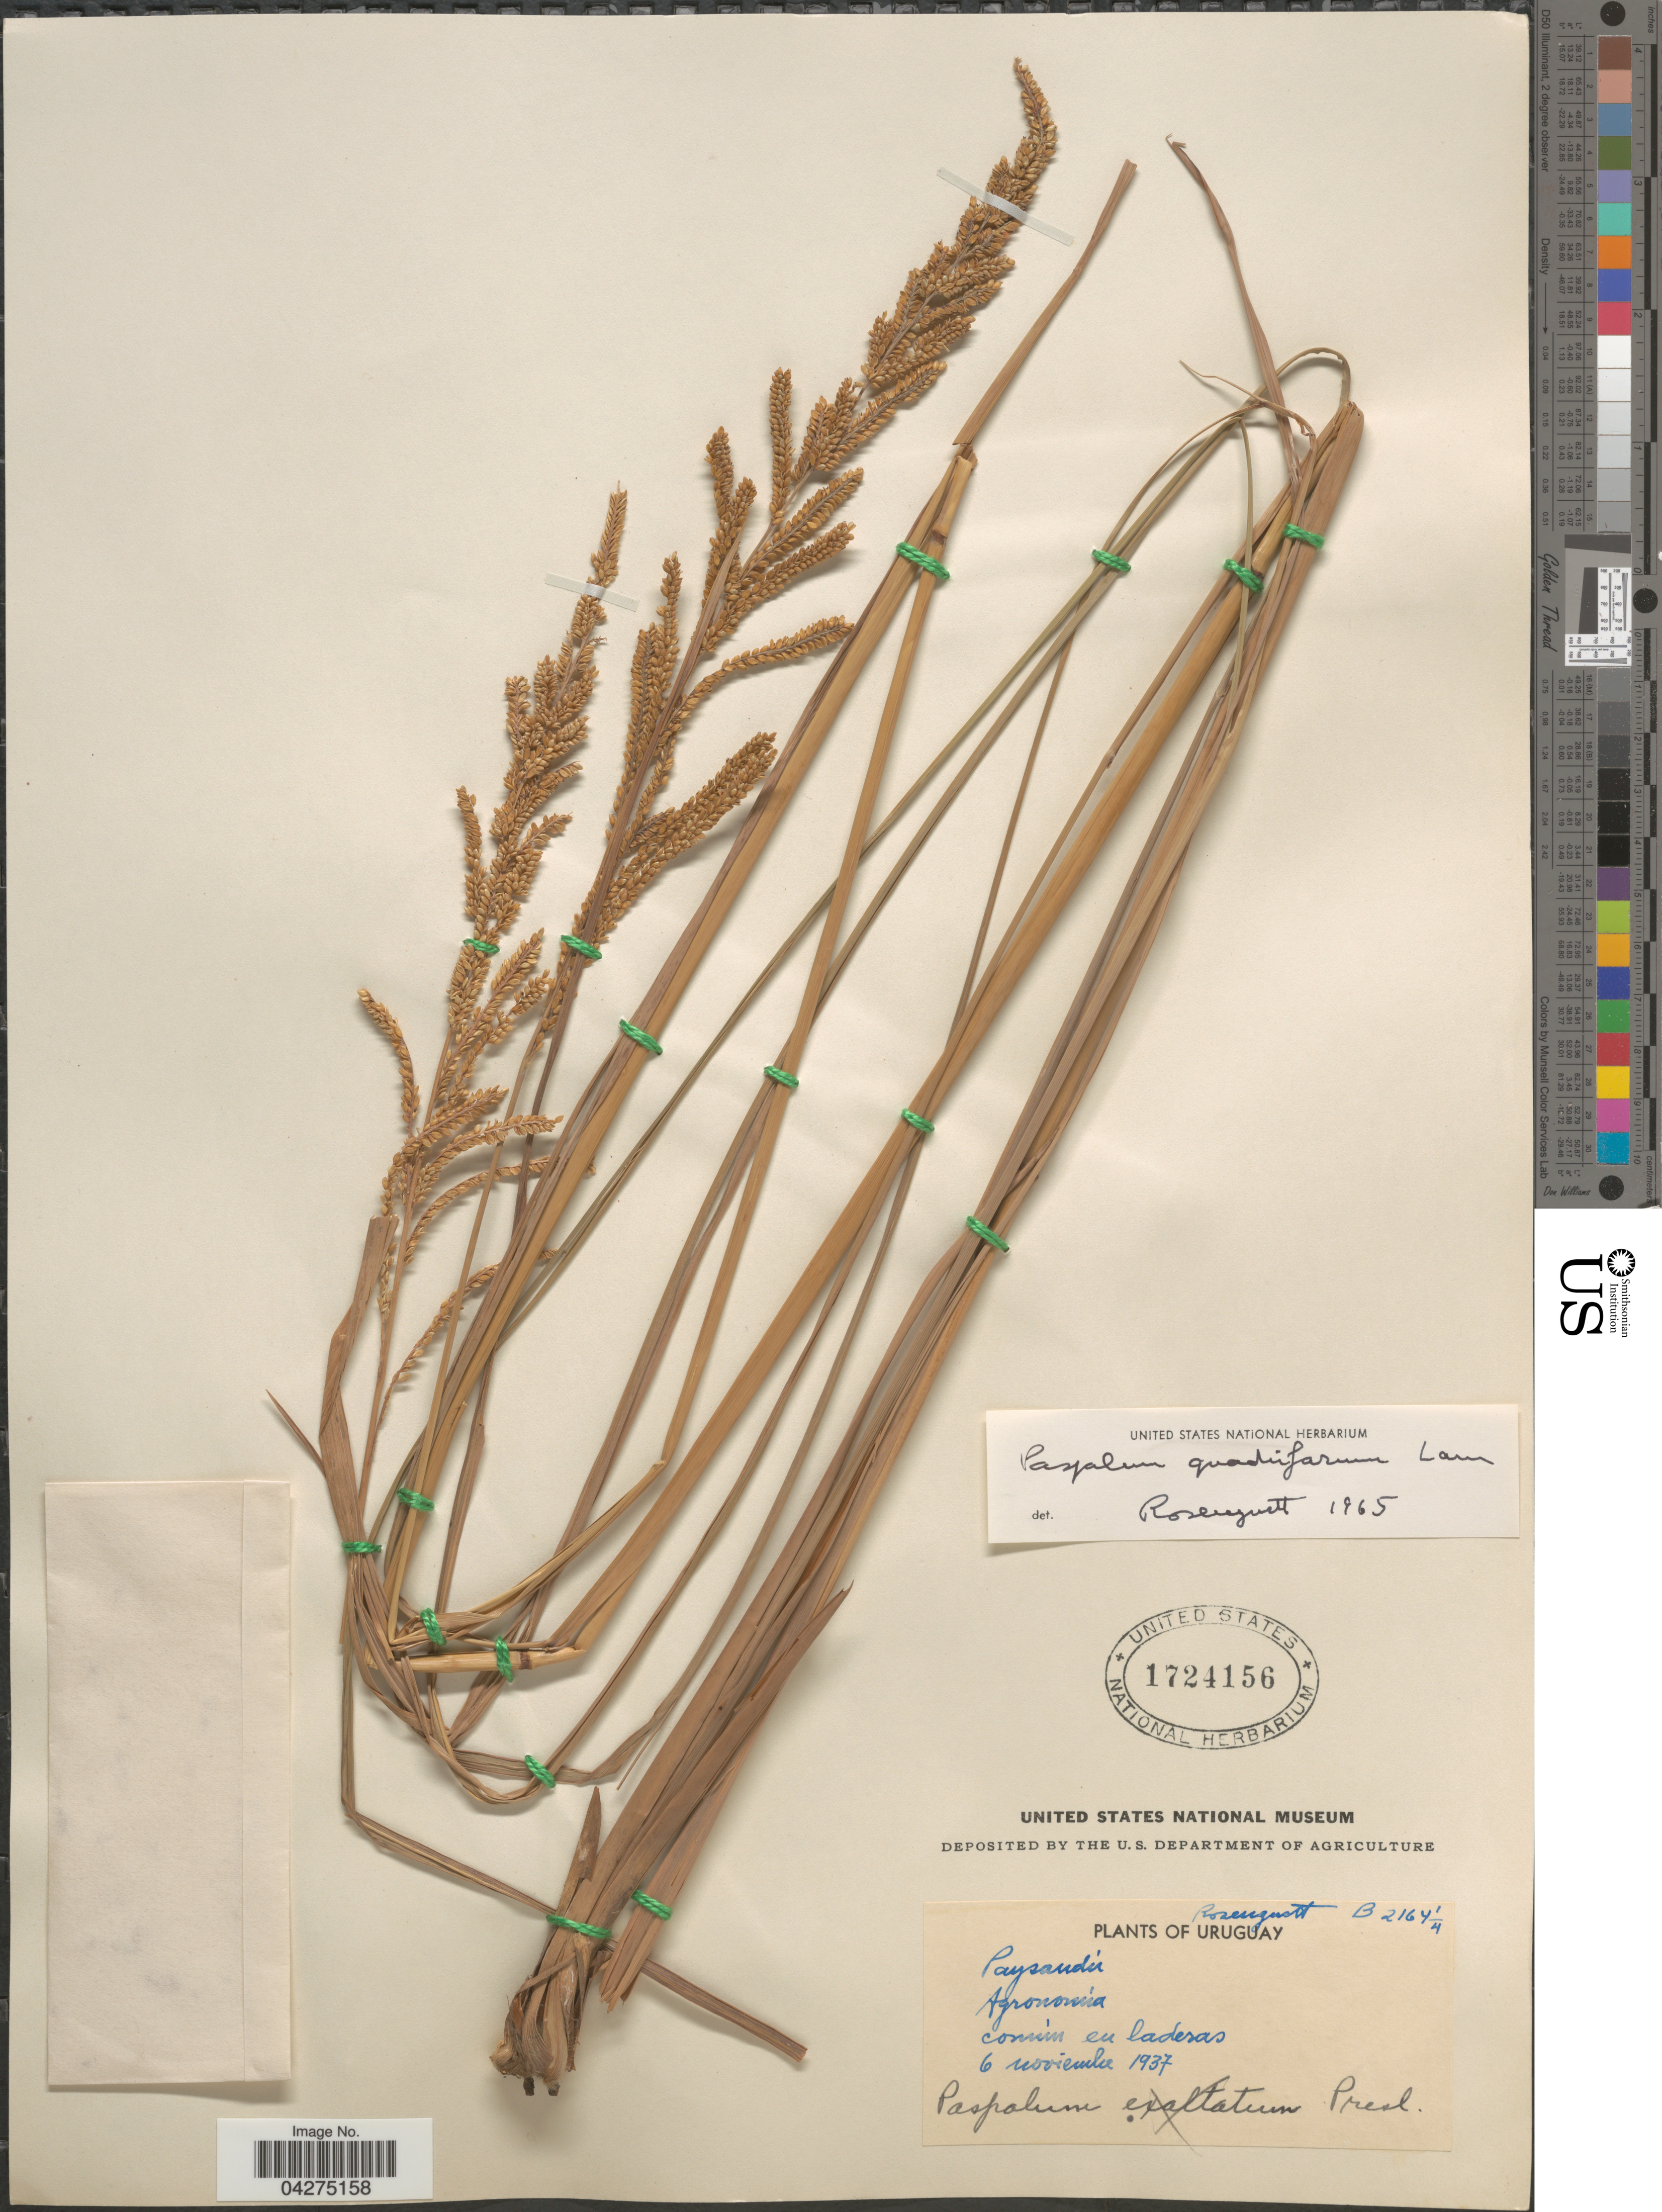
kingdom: Plantae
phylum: Tracheophyta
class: Liliopsida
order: Poales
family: Poaceae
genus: Paspalum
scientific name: Paspalum quadrifarium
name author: Lam.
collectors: Rosengurtt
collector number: B2164¼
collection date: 1937-11-06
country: Uruguay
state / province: Paysandu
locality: Agronomía.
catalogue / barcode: US 1724156